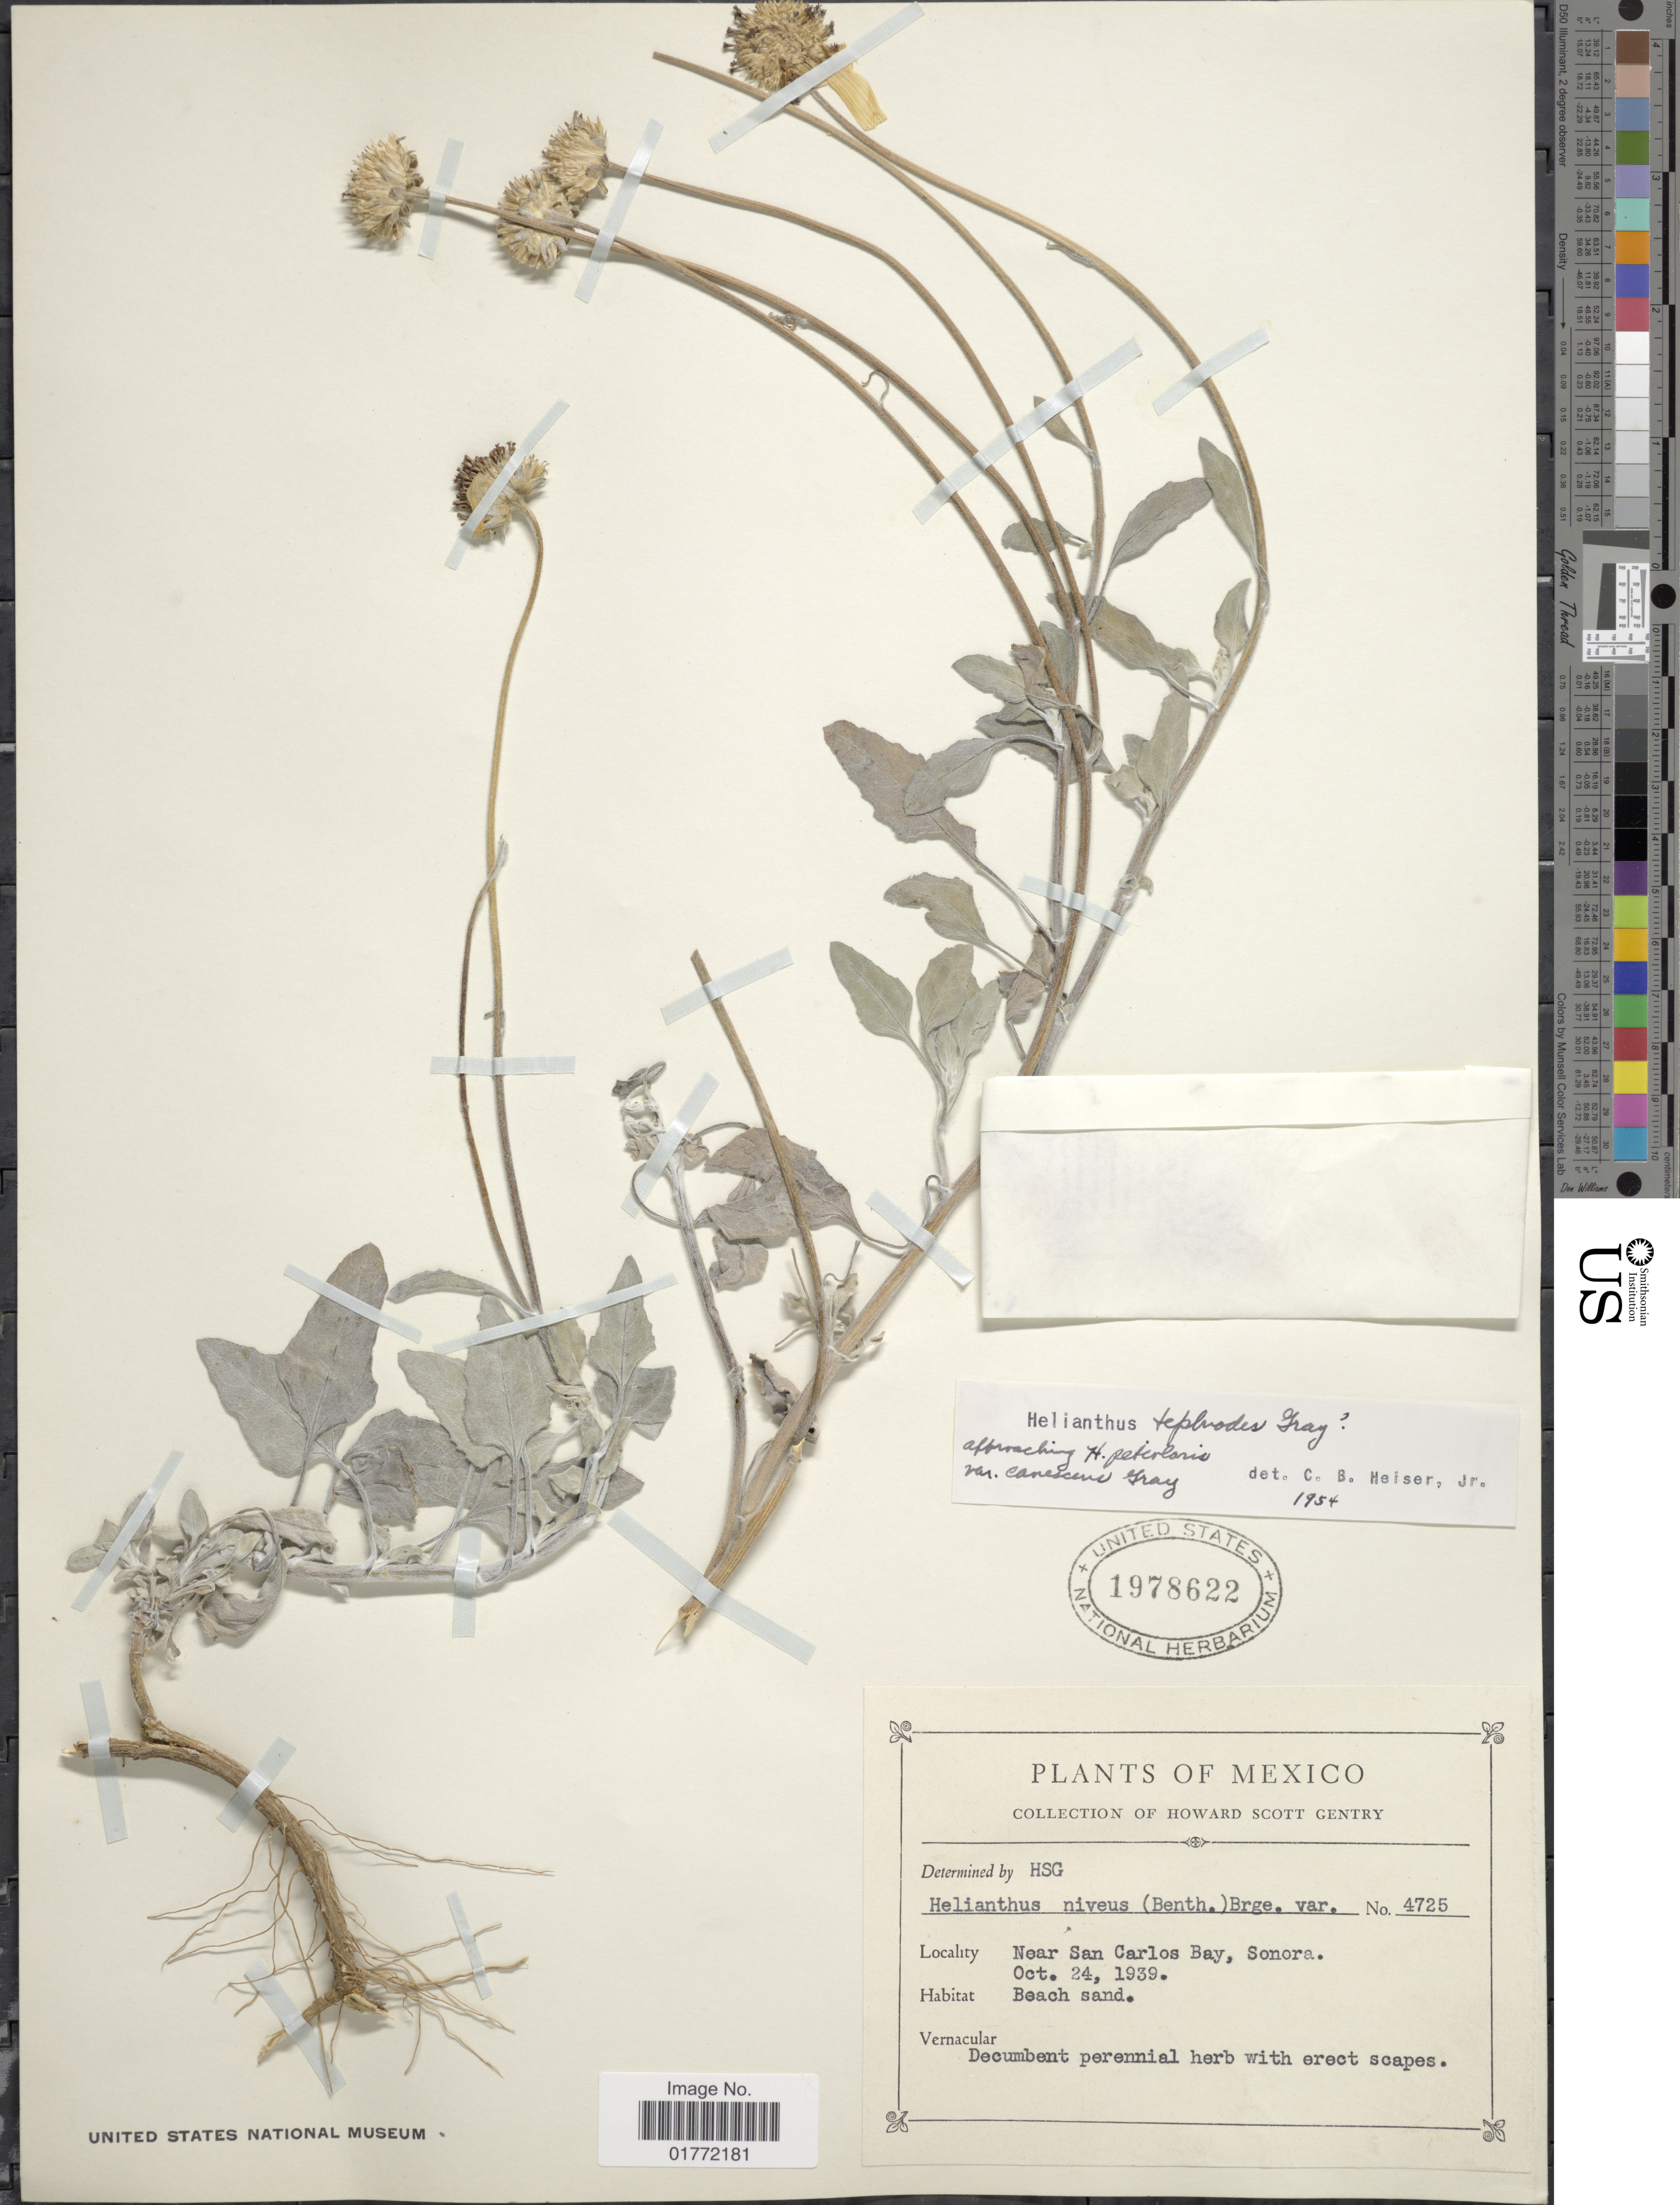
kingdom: Plantae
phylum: Tracheophyta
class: Magnoliopsida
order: Asterales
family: Asteraceae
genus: Helianthus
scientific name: Helianthus tephrodes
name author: A. Gray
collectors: H. S. Gentry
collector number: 4725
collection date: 1939-10-24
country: Mexico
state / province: Sonora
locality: Near San Carlos Bay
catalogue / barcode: US 1978622